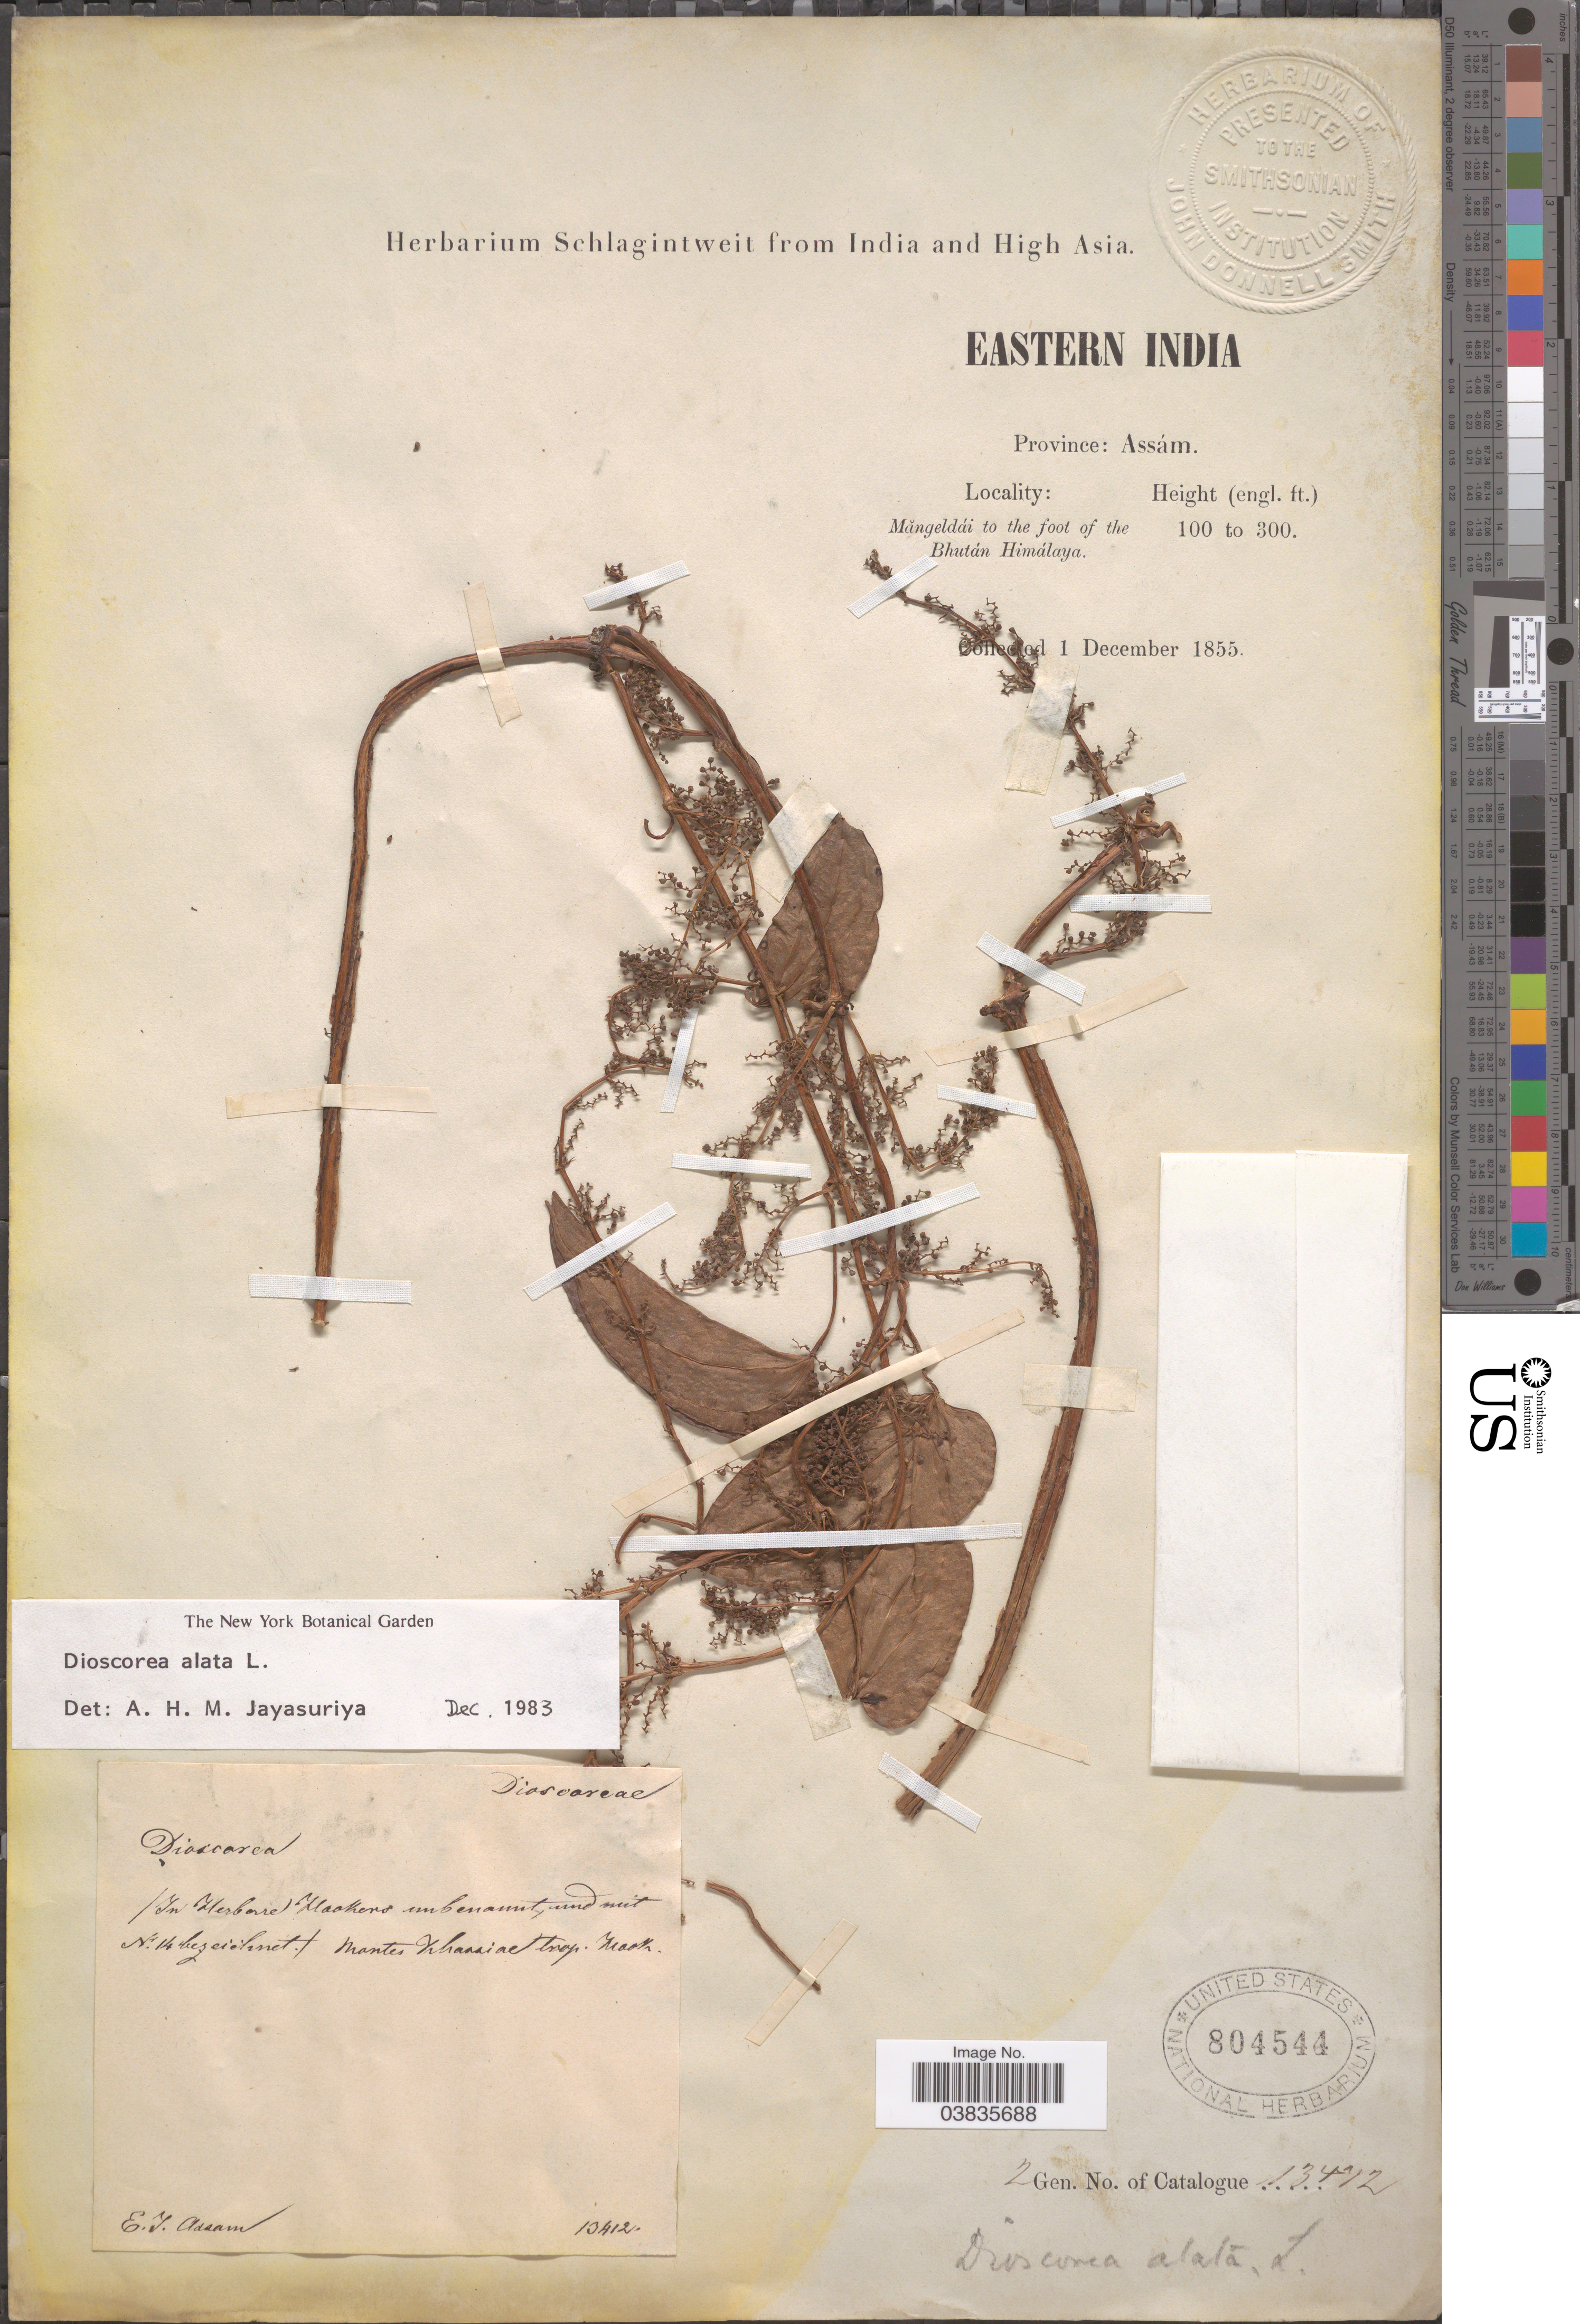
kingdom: Plantae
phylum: Tracheophyta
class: Liliopsida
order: Dioscoreales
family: Dioscoreaceae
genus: Dioscorea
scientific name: Dioscorea alata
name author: L.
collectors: ex herb. Schlagintweit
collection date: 1855-12-01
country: India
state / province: Assam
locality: Eastern India. Mangeldái to the foot of the Bhután Himálaya.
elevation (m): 30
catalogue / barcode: US 804544